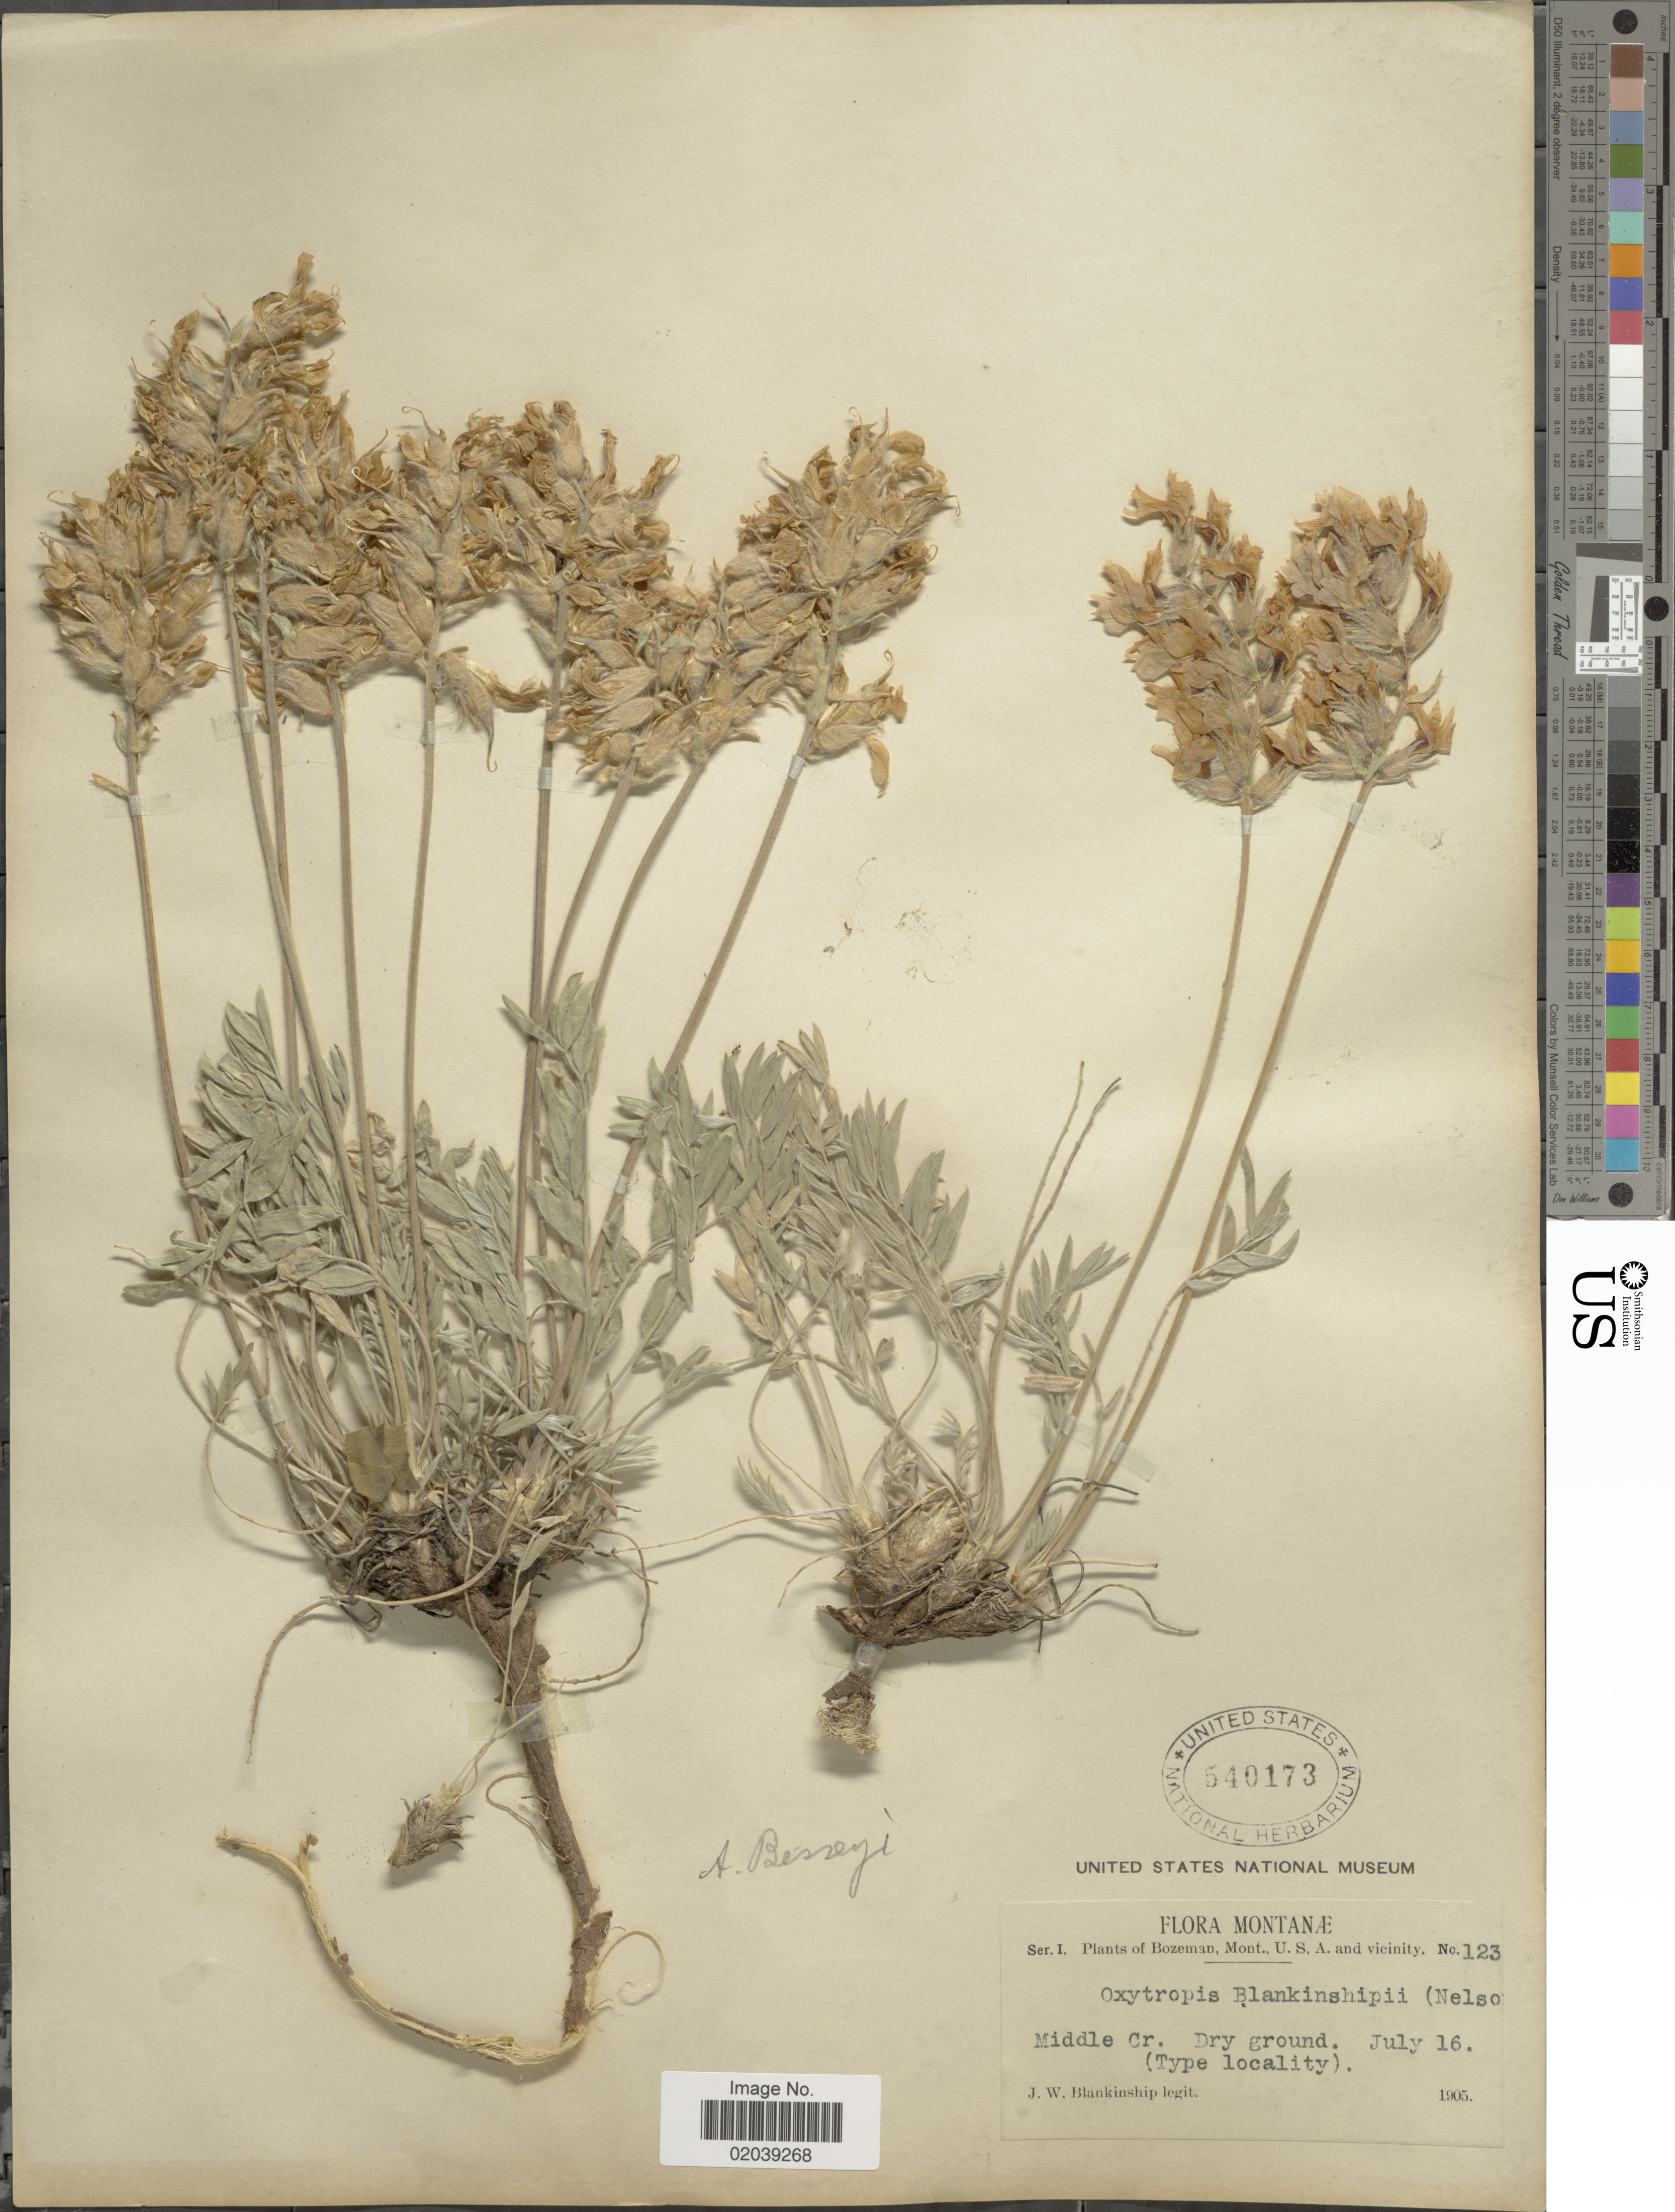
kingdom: Plantae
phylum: Tracheophyta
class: Magnoliopsida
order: Fabales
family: Fabaceae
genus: Oxytropis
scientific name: Oxytropis besseyi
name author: (Rydb.) Blank.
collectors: J. W. Blankinship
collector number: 123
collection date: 1905-07-16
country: United States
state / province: Montana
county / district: Gallatin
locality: Bozeman, Middle Creek.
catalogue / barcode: US 540173